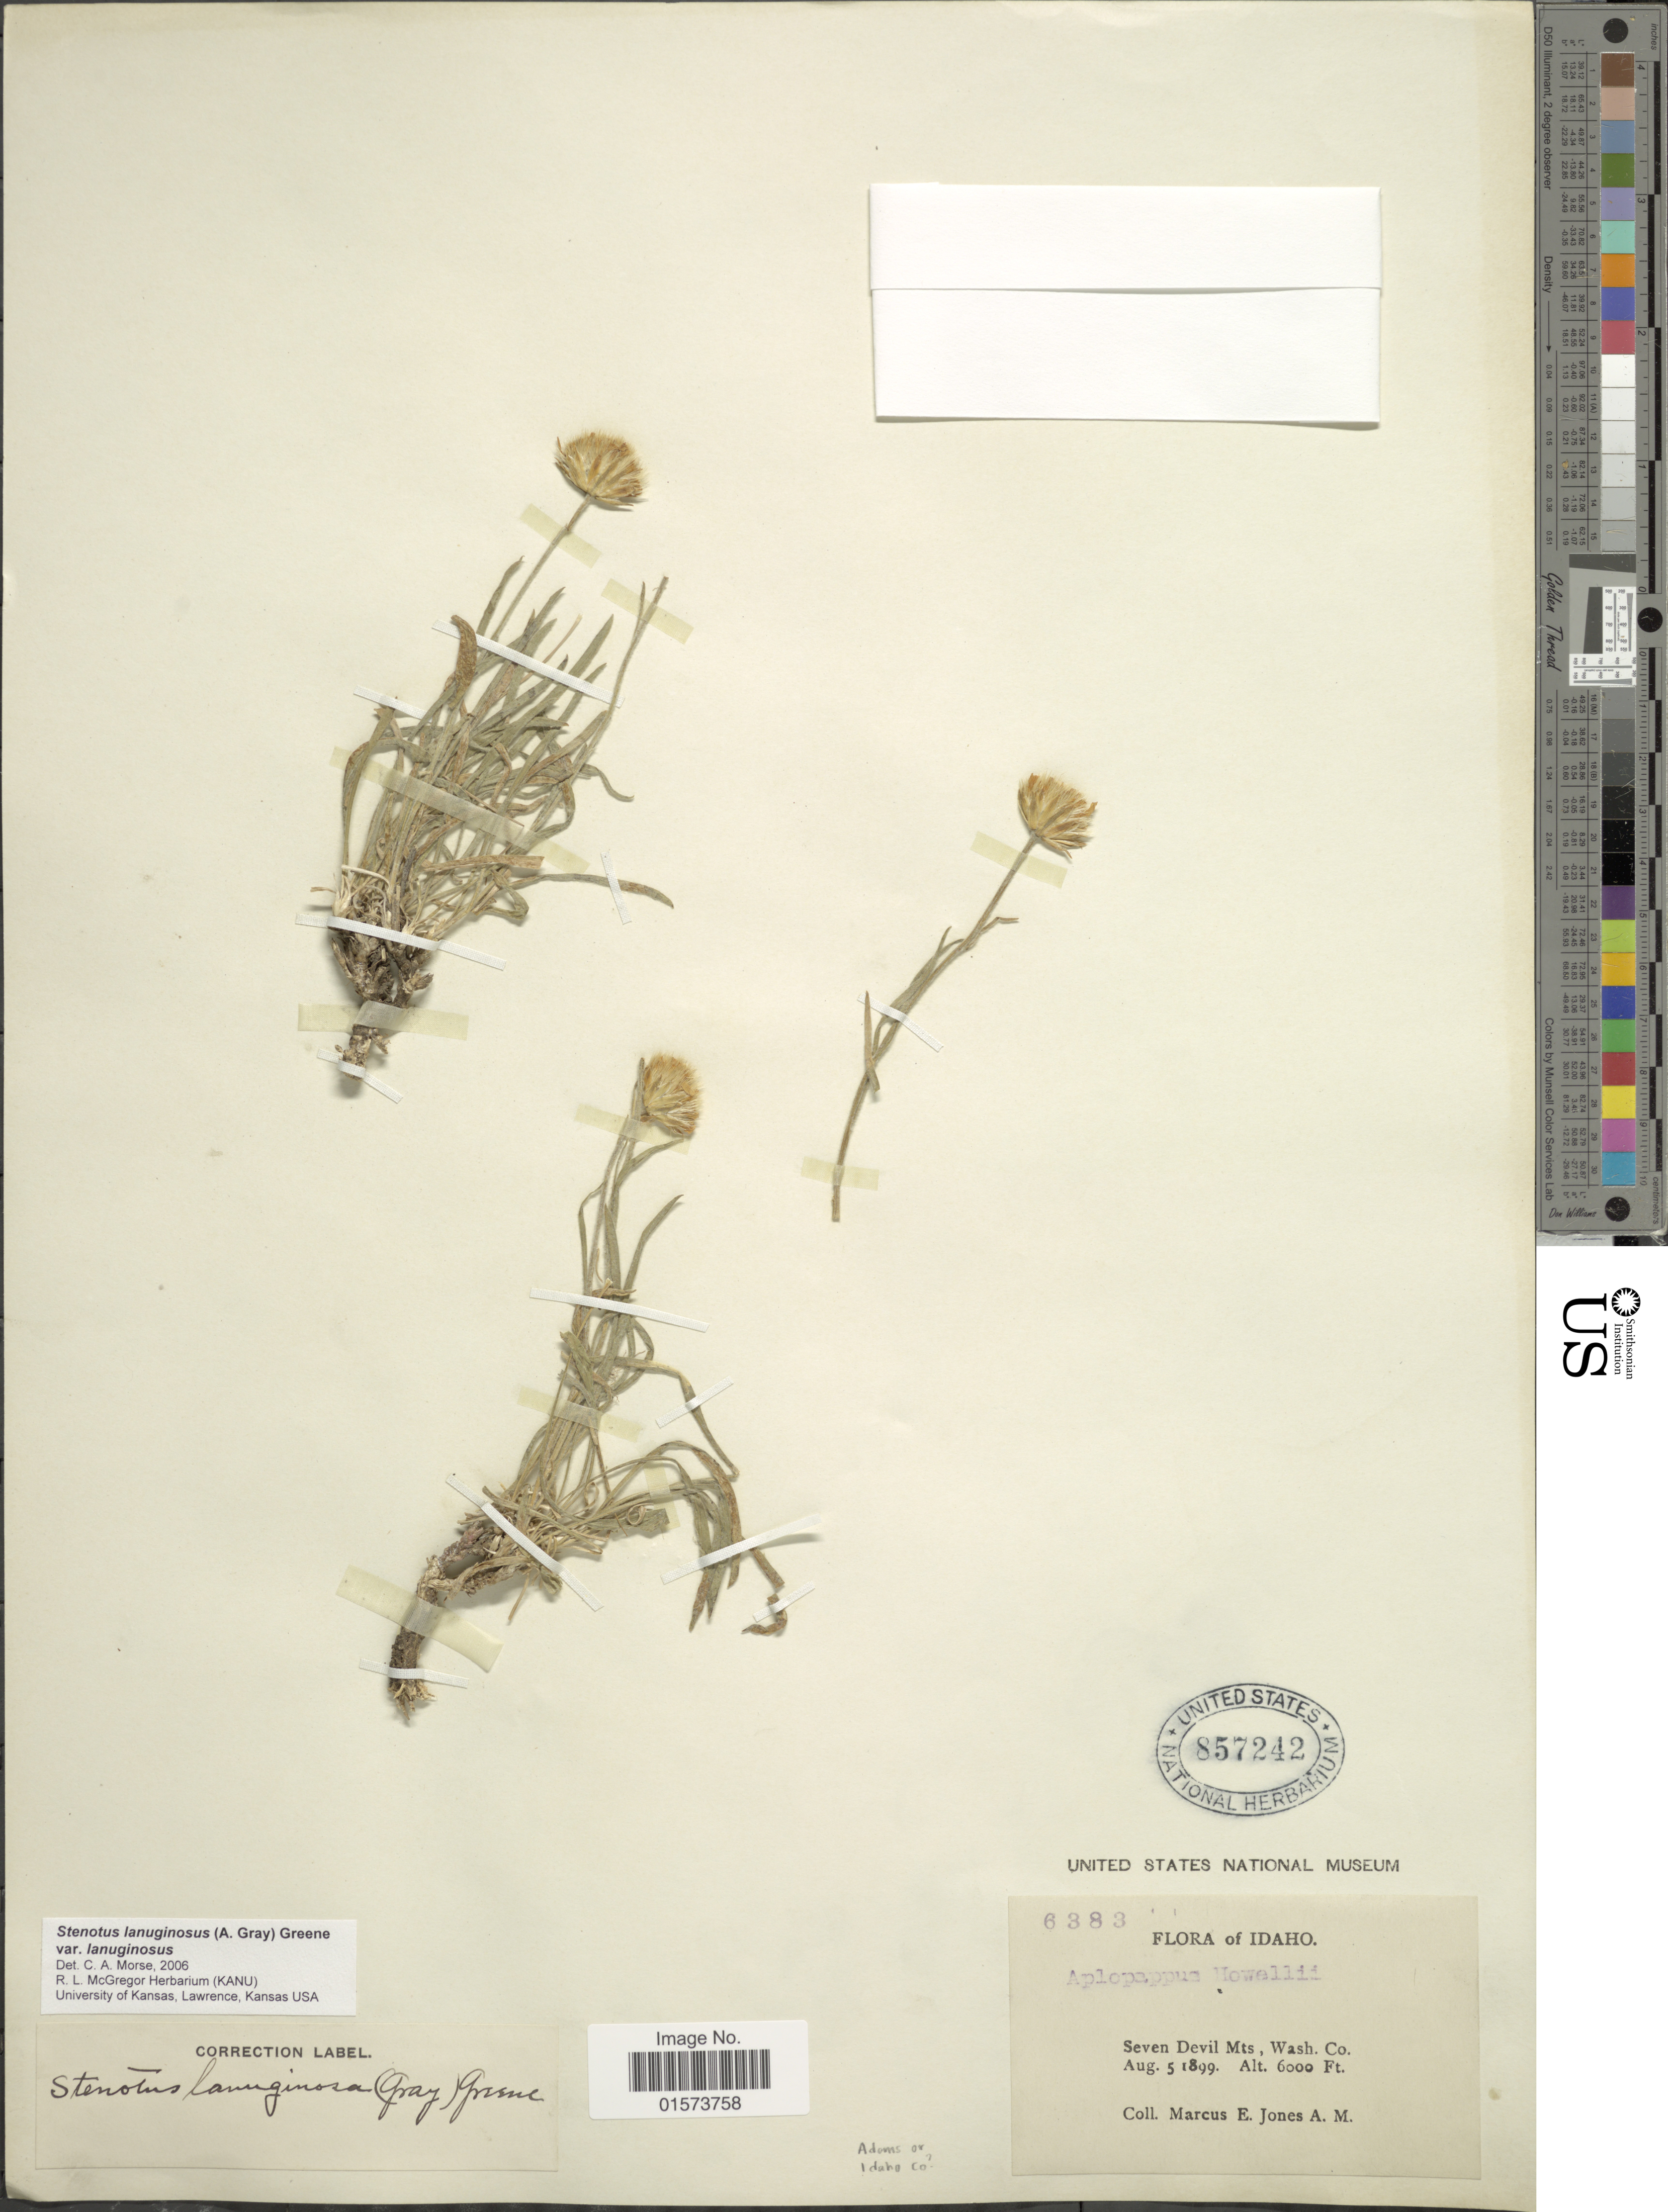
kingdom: Plantae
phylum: Tracheophyta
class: Magnoliopsida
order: Asterales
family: Asteraceae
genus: Stenotus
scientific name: Stenotus lanuginosus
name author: (A. Gray) Greene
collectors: M. E. Jones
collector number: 6383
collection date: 1899-08-05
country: United States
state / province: Idaho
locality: Seven Devil Mts., Wash Co.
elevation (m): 1829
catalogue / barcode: US 857242